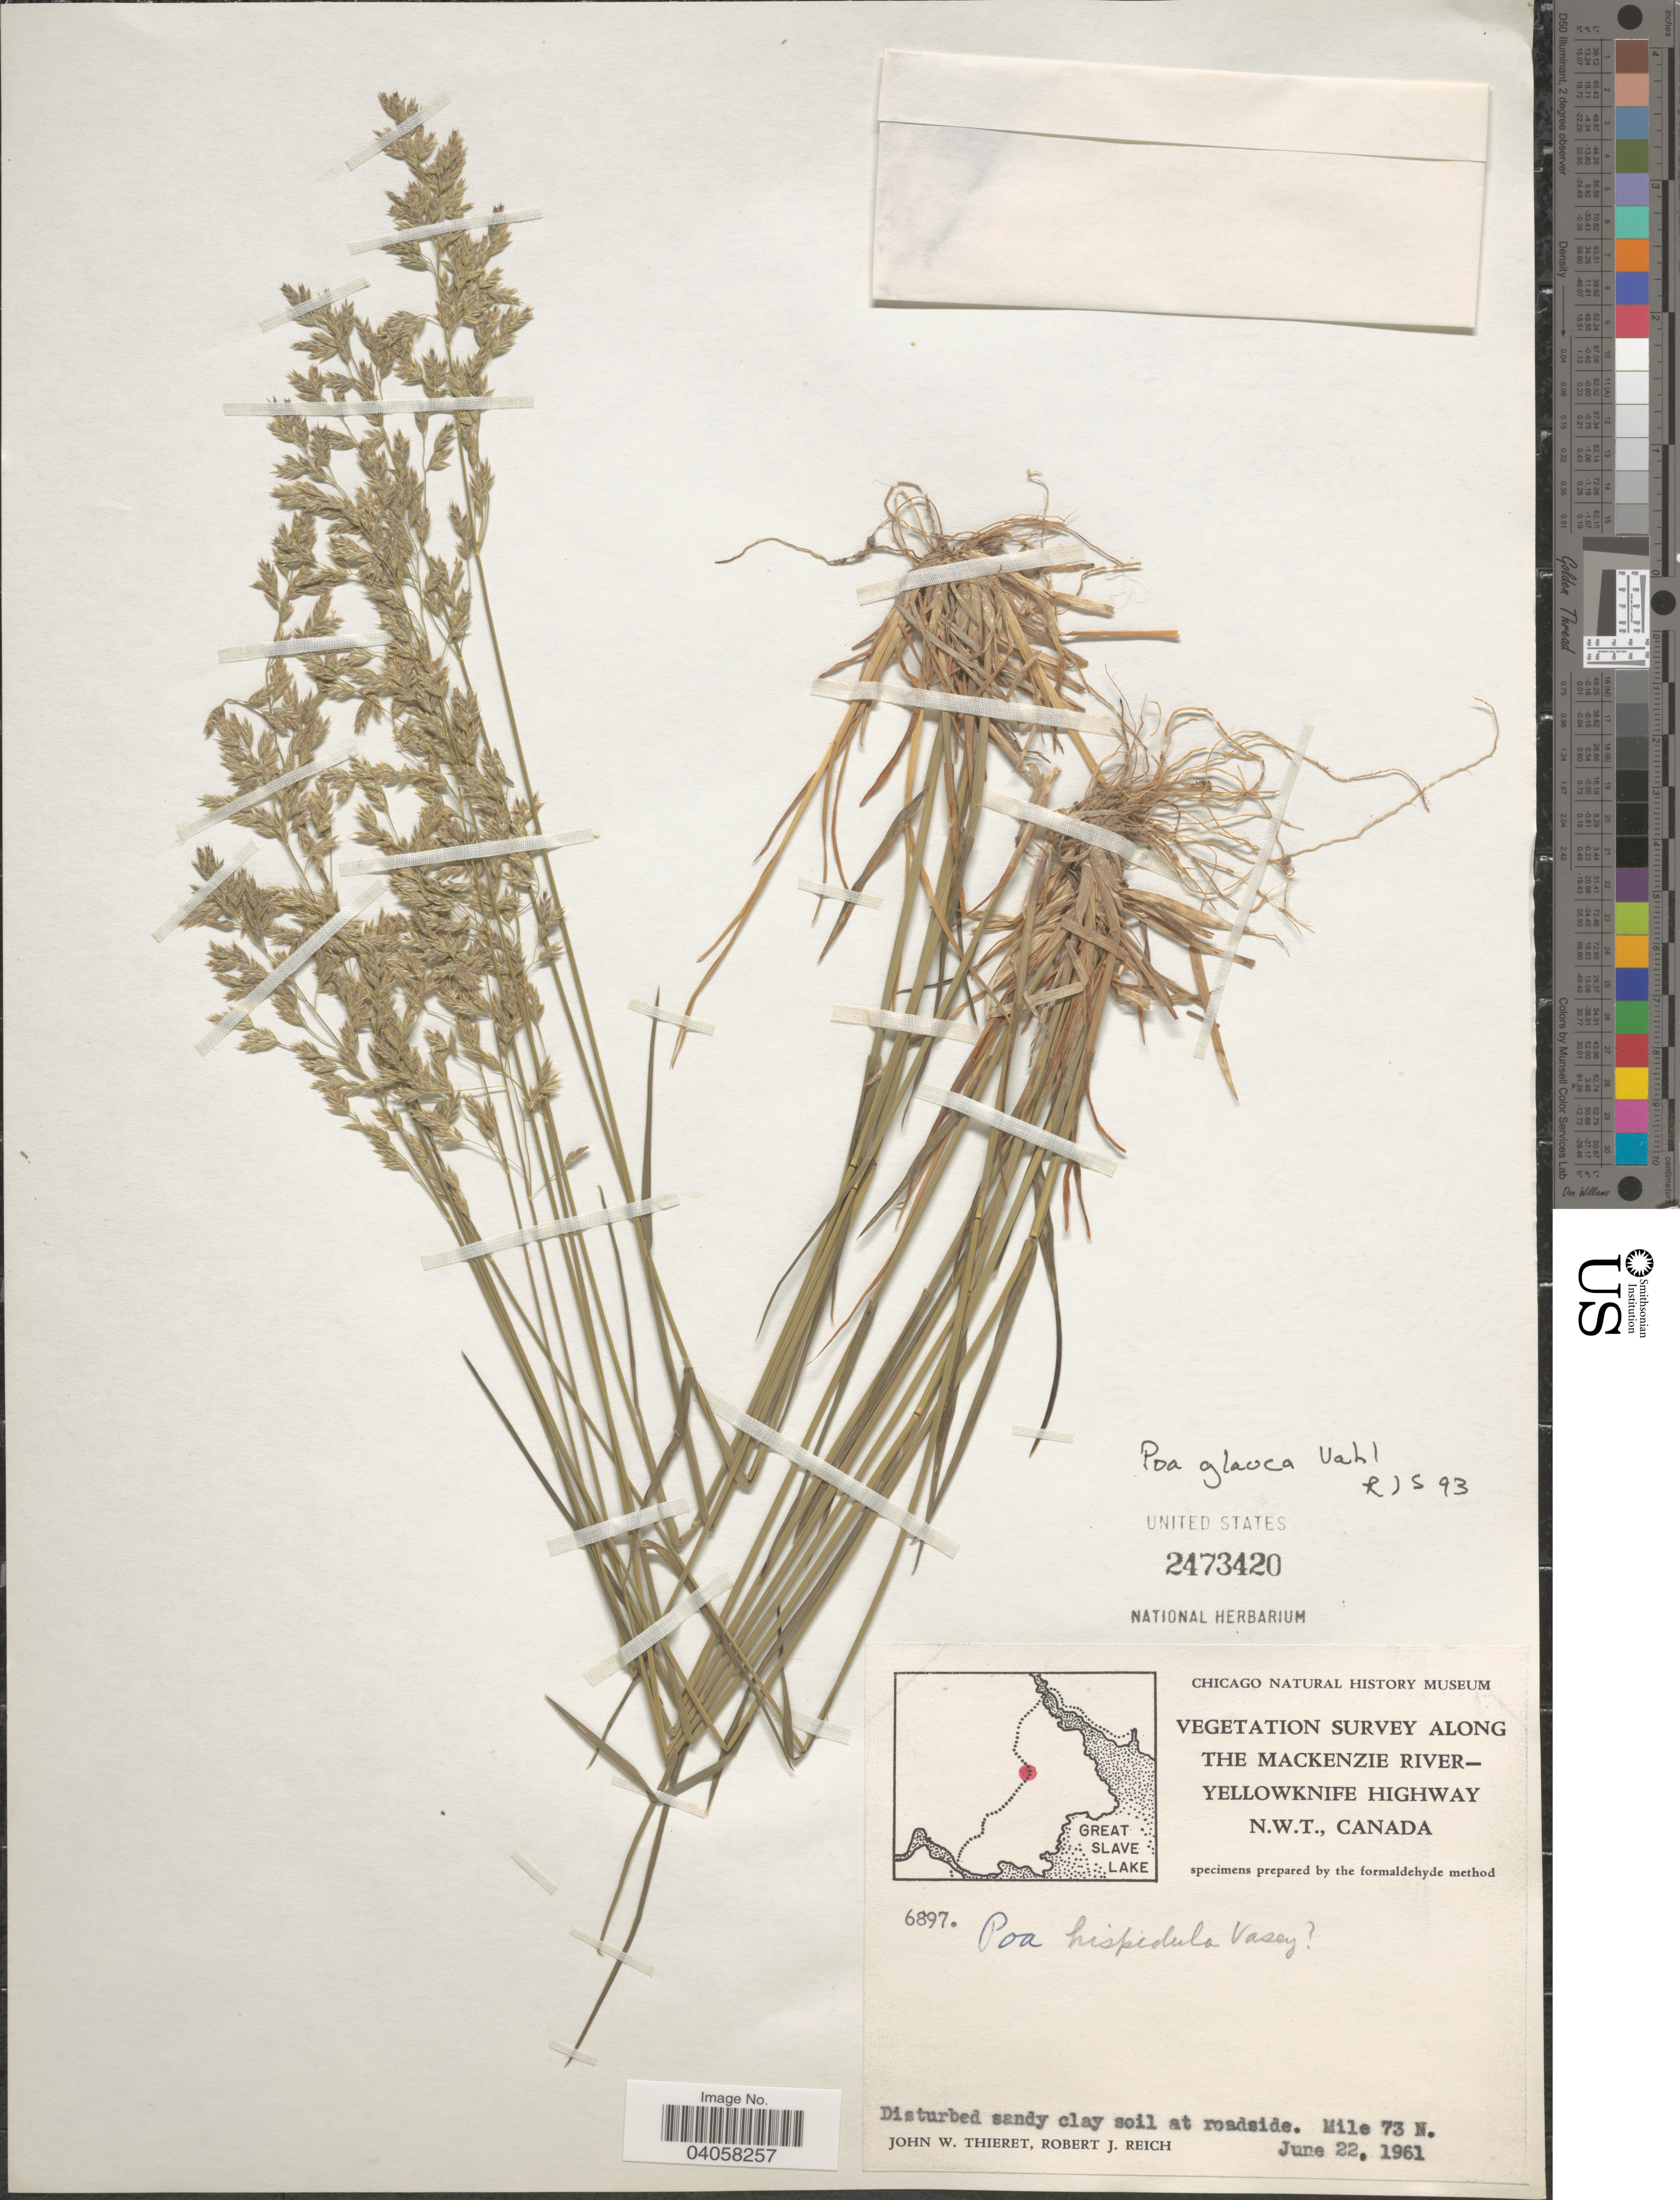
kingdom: Plantae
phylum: Tracheophyta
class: Liliopsida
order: Poales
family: Poaceae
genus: Poa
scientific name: Poa glauca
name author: Vahl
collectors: J. W. Thieret & R. Reich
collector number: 6897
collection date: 1961-06-22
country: Canada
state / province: Northwest Territories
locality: Along the Mackenzie River - Yellowknife Highway. At roadside. Mile 73 N.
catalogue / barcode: US 2473420